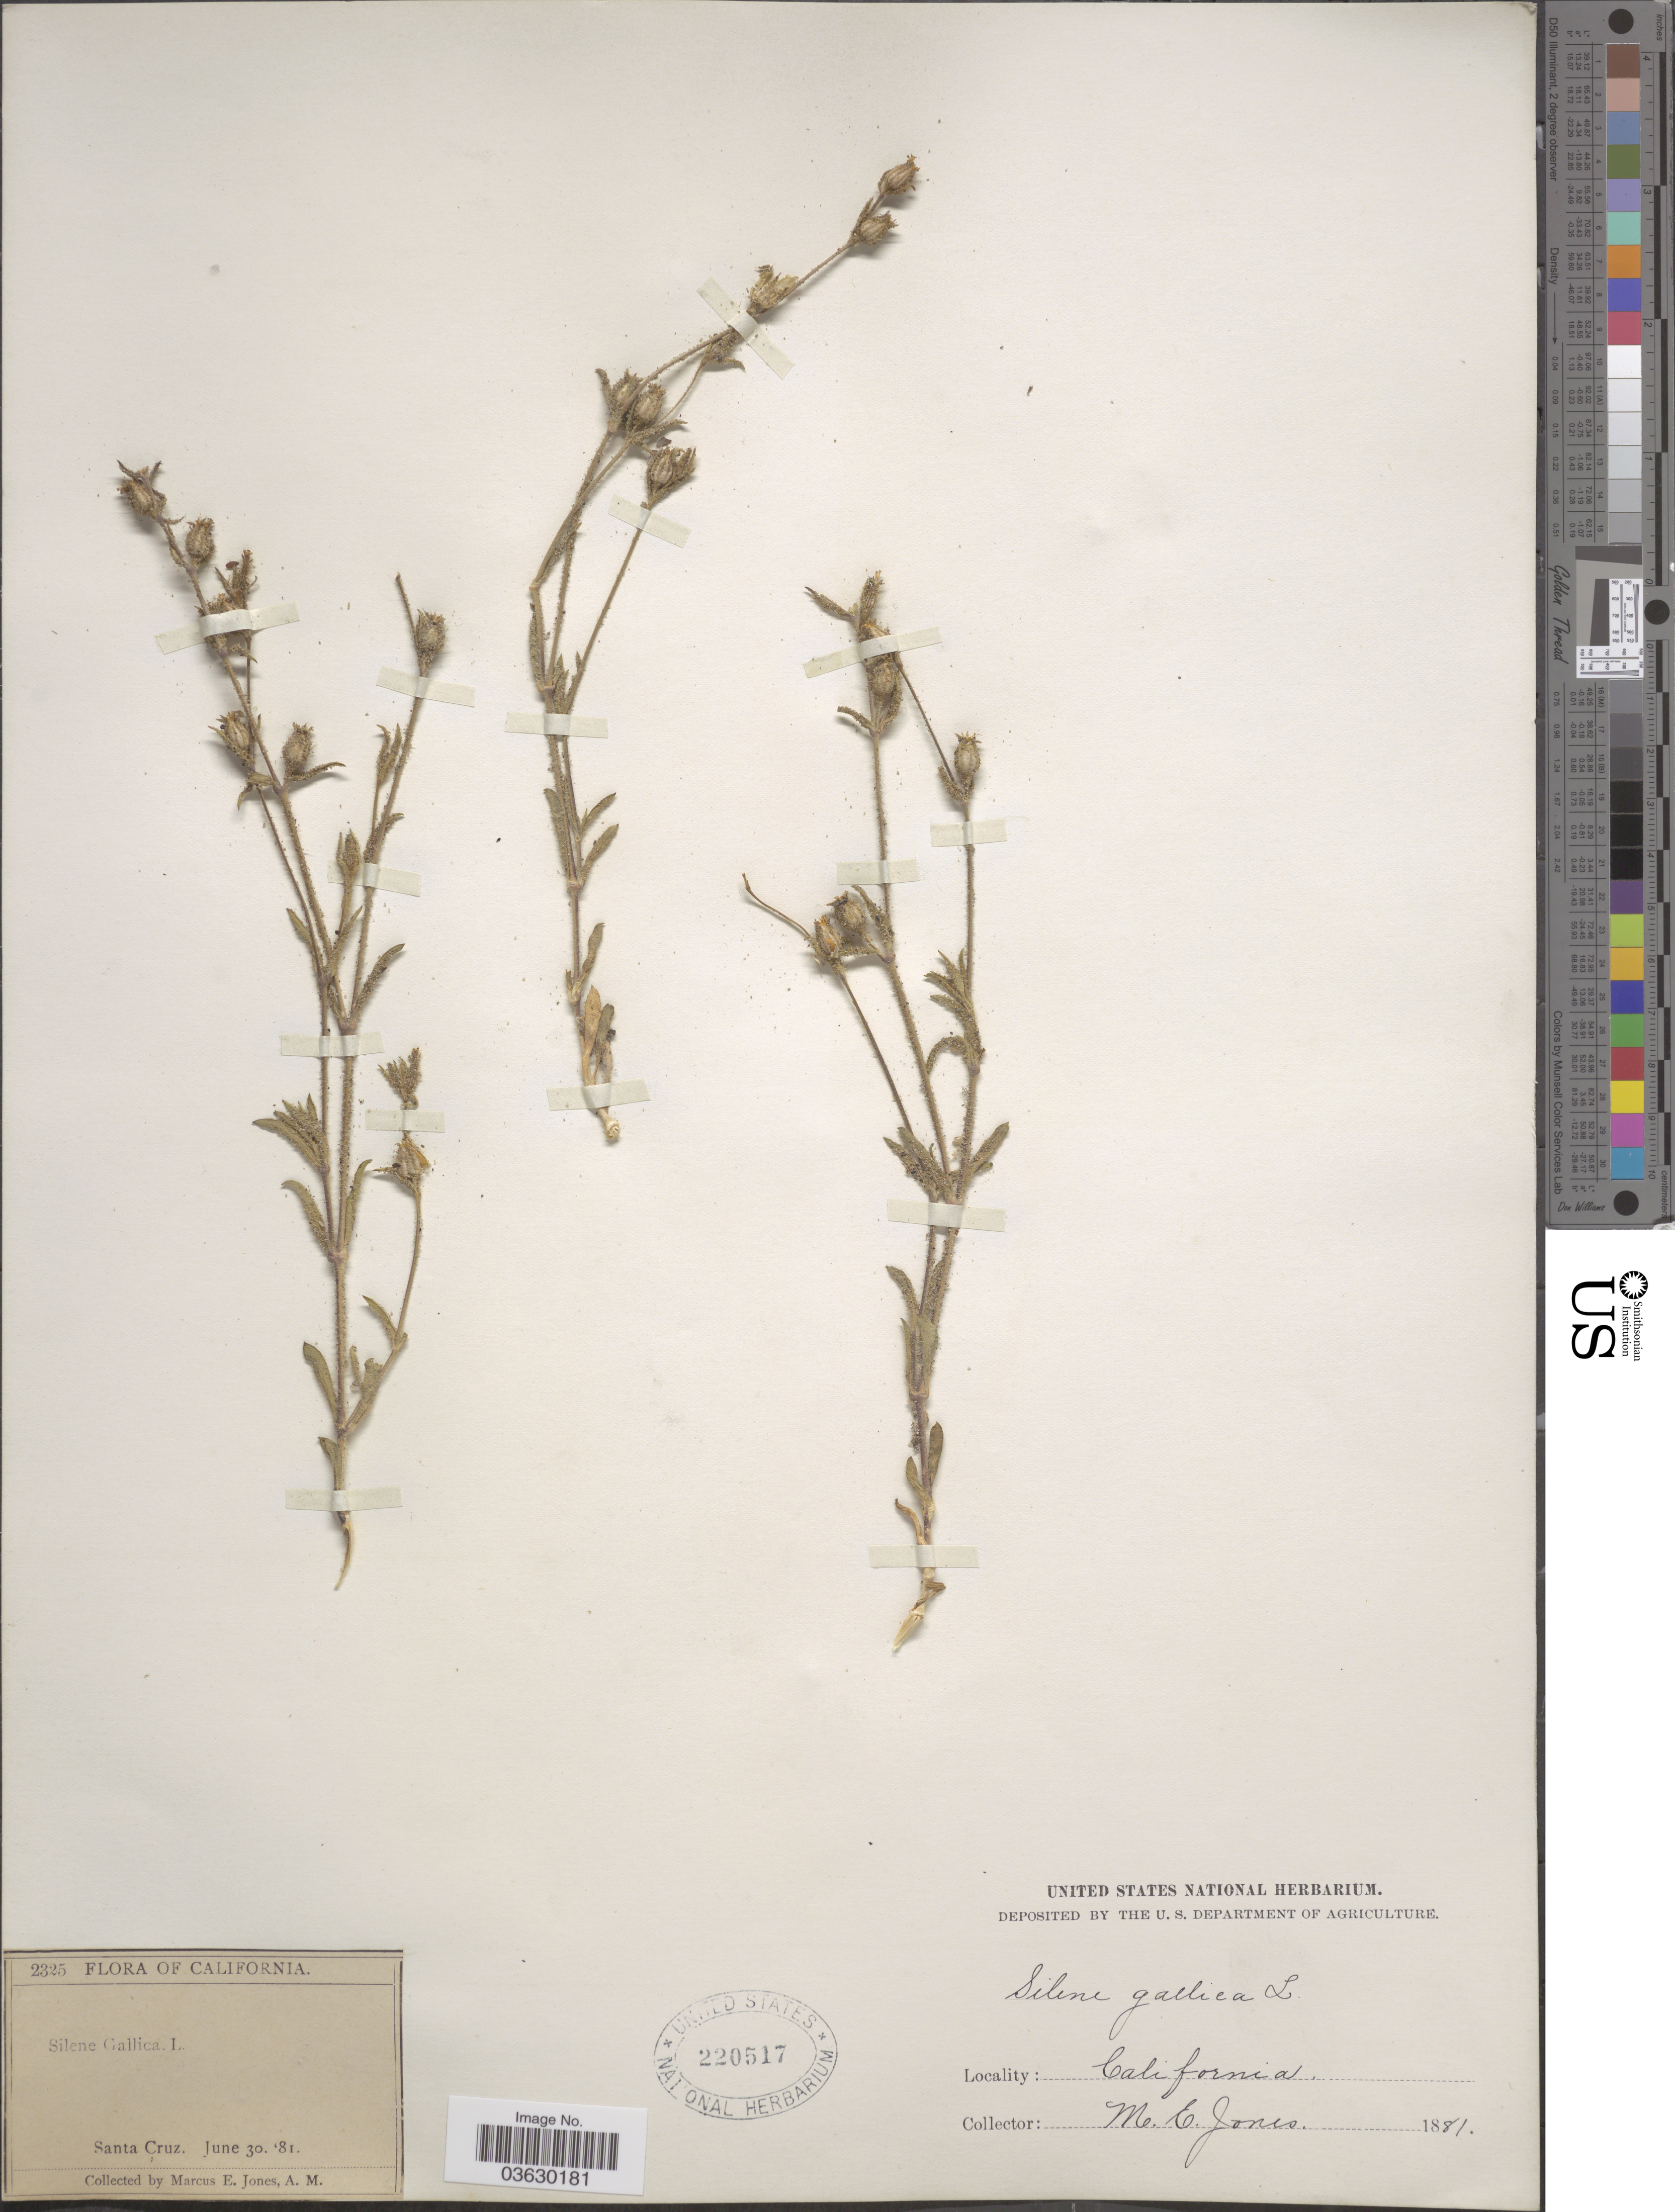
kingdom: Plantae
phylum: Tracheophyta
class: Magnoliopsida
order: Caryophyllales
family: Caryophyllaceae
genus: Silene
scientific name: Silene gallica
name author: L.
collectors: M. E. Jones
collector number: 2325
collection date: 1881-06-30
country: United States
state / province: California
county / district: Santa Cruz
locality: Santa Cruz.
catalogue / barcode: US 220517